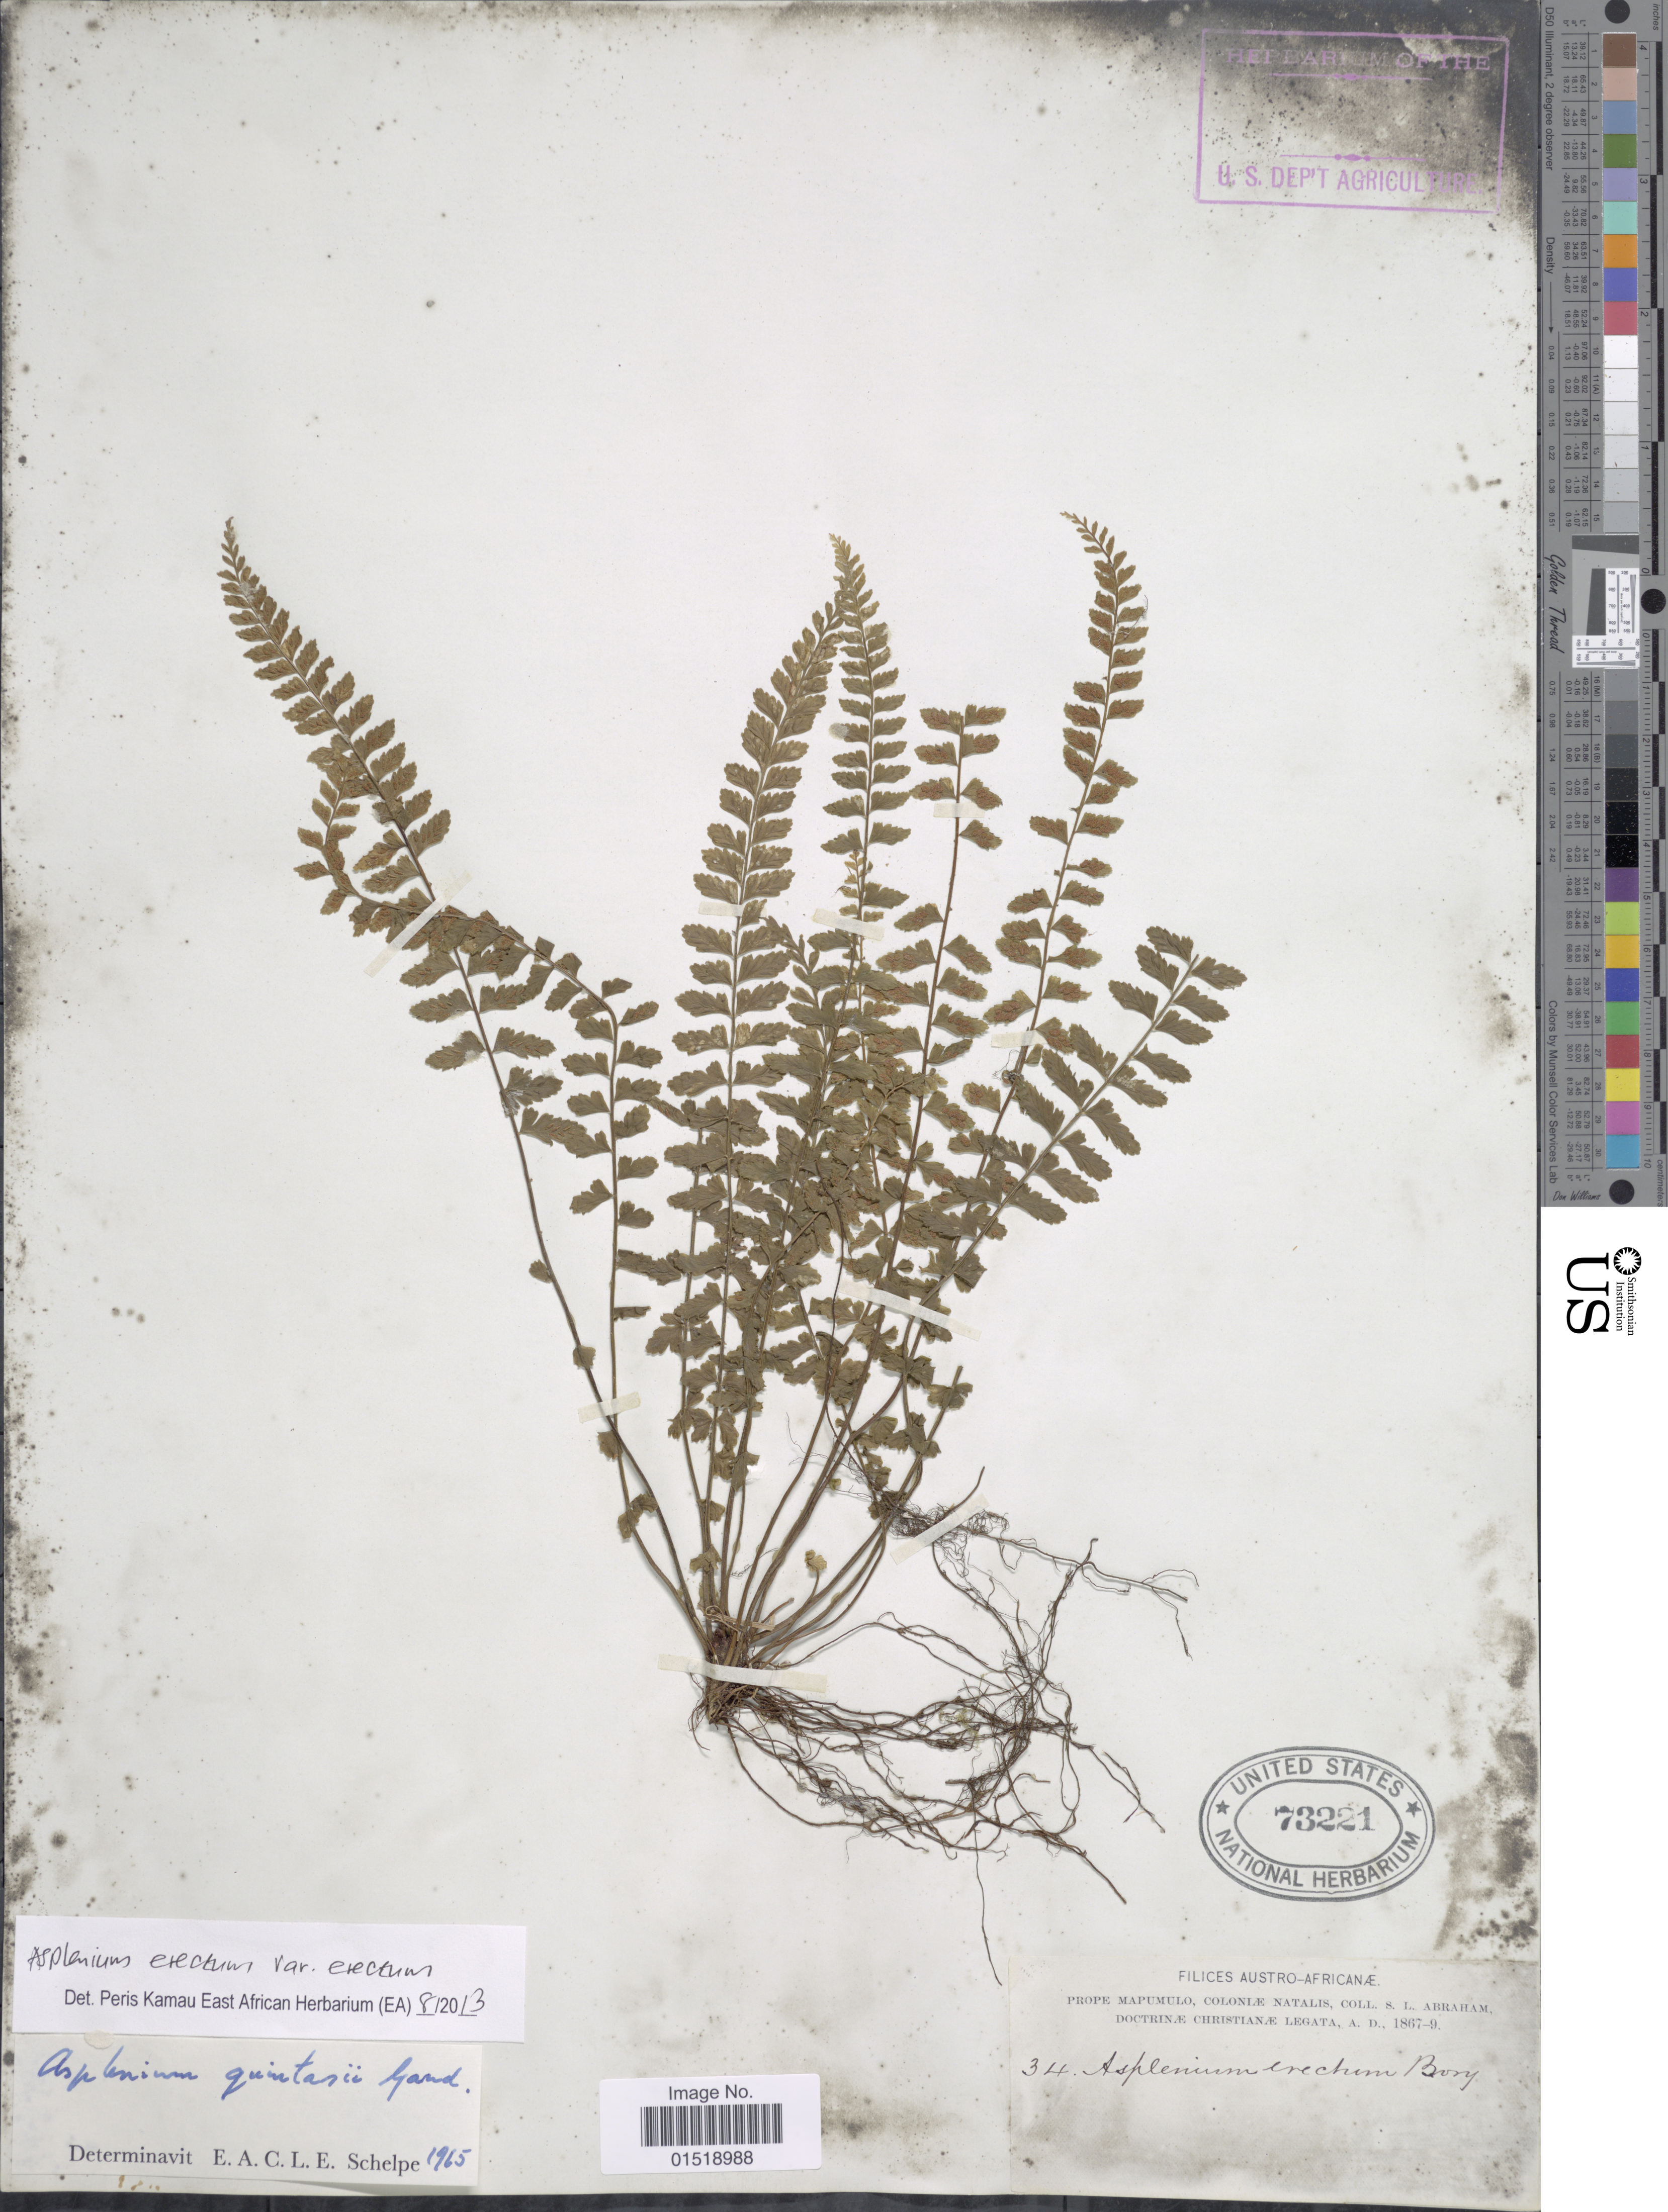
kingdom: Plantae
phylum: Tracheophyta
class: Polypodiopsida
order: Polypodiales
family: Aspleniaceae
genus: Asplenium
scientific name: Asplenium erectum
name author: Bory ex Willd.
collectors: S. Abraham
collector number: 34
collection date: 1867/1869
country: South Africa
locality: Filices Austro-Africanæ, prope Mapumulo, Coloniæ Natalis.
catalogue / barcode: US 73221